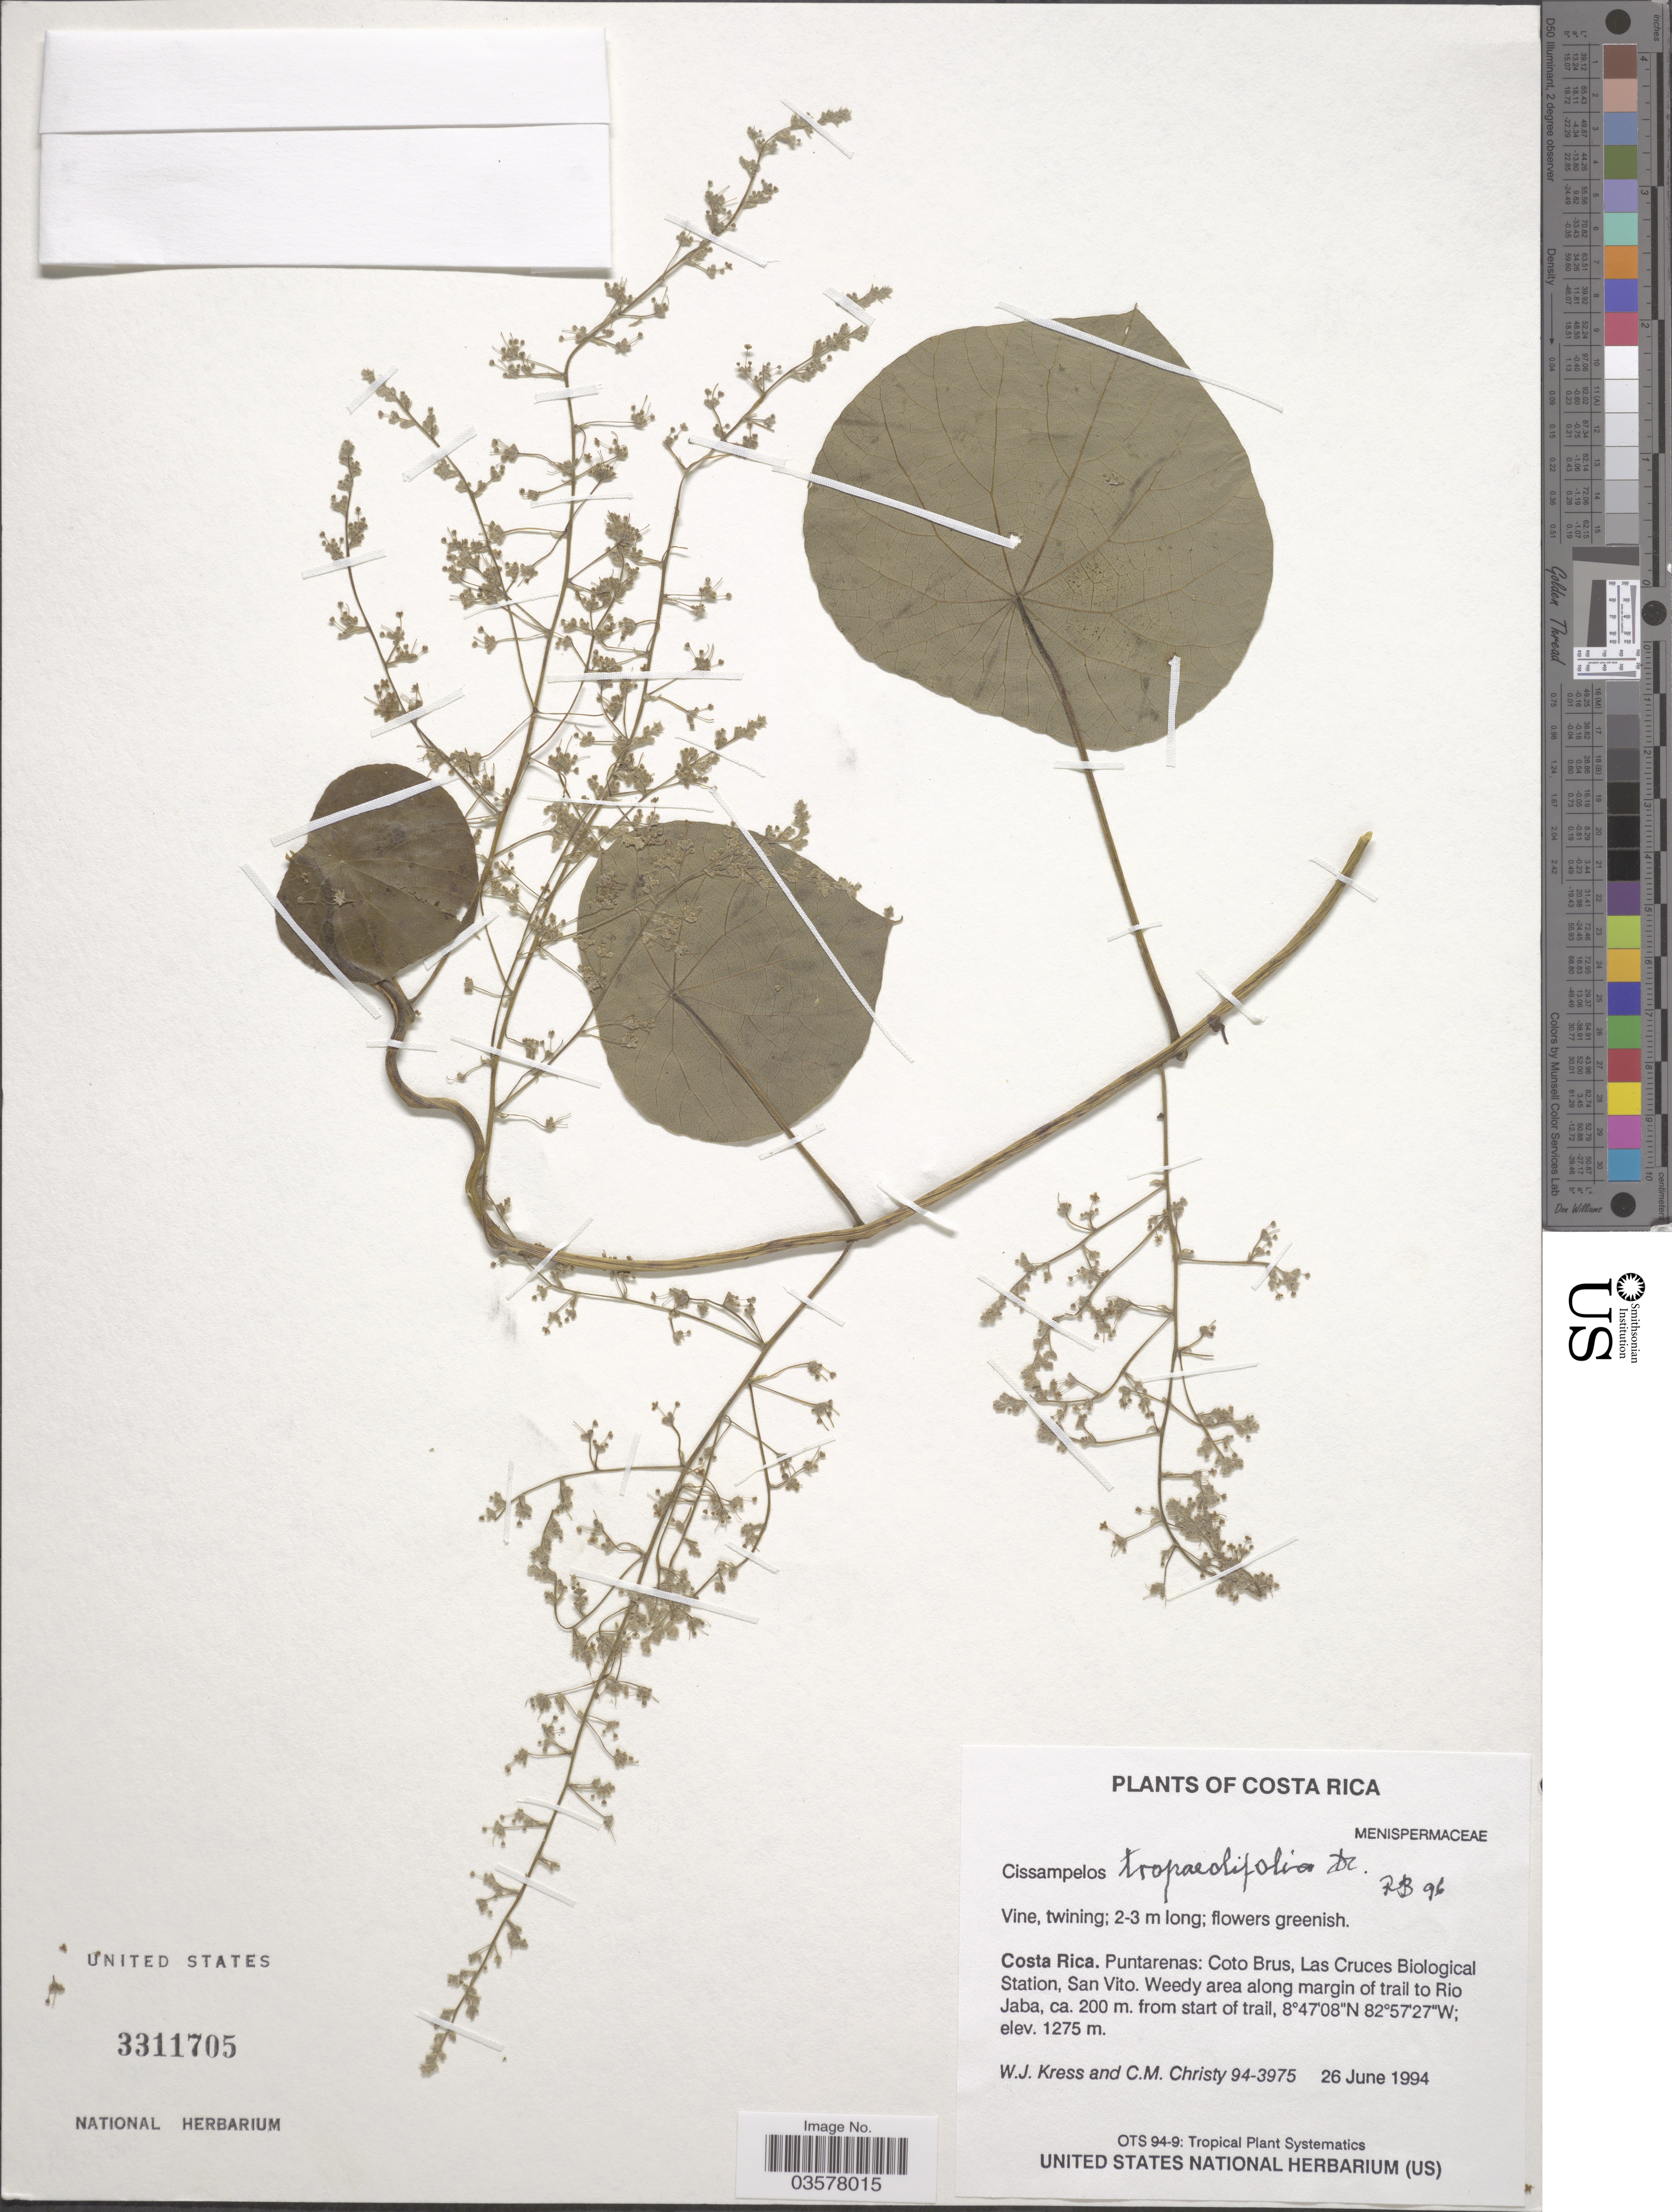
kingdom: Plantae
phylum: Tracheophyta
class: Magnoliopsida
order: Ranunculales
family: Menispermaceae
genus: Cissampelos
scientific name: Cissampelos tropaeolifolia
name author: DC.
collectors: W. J. Kress & C. M. Christy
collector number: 94-3975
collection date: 1994-06-26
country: Costa Rica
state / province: Puntarenas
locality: Coto Brus, Las Cruces Biological Station, San Vito. Along margin of trail to Rio Jaba, ca. 200 m. from start of trail.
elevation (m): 200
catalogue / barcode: US 3311705